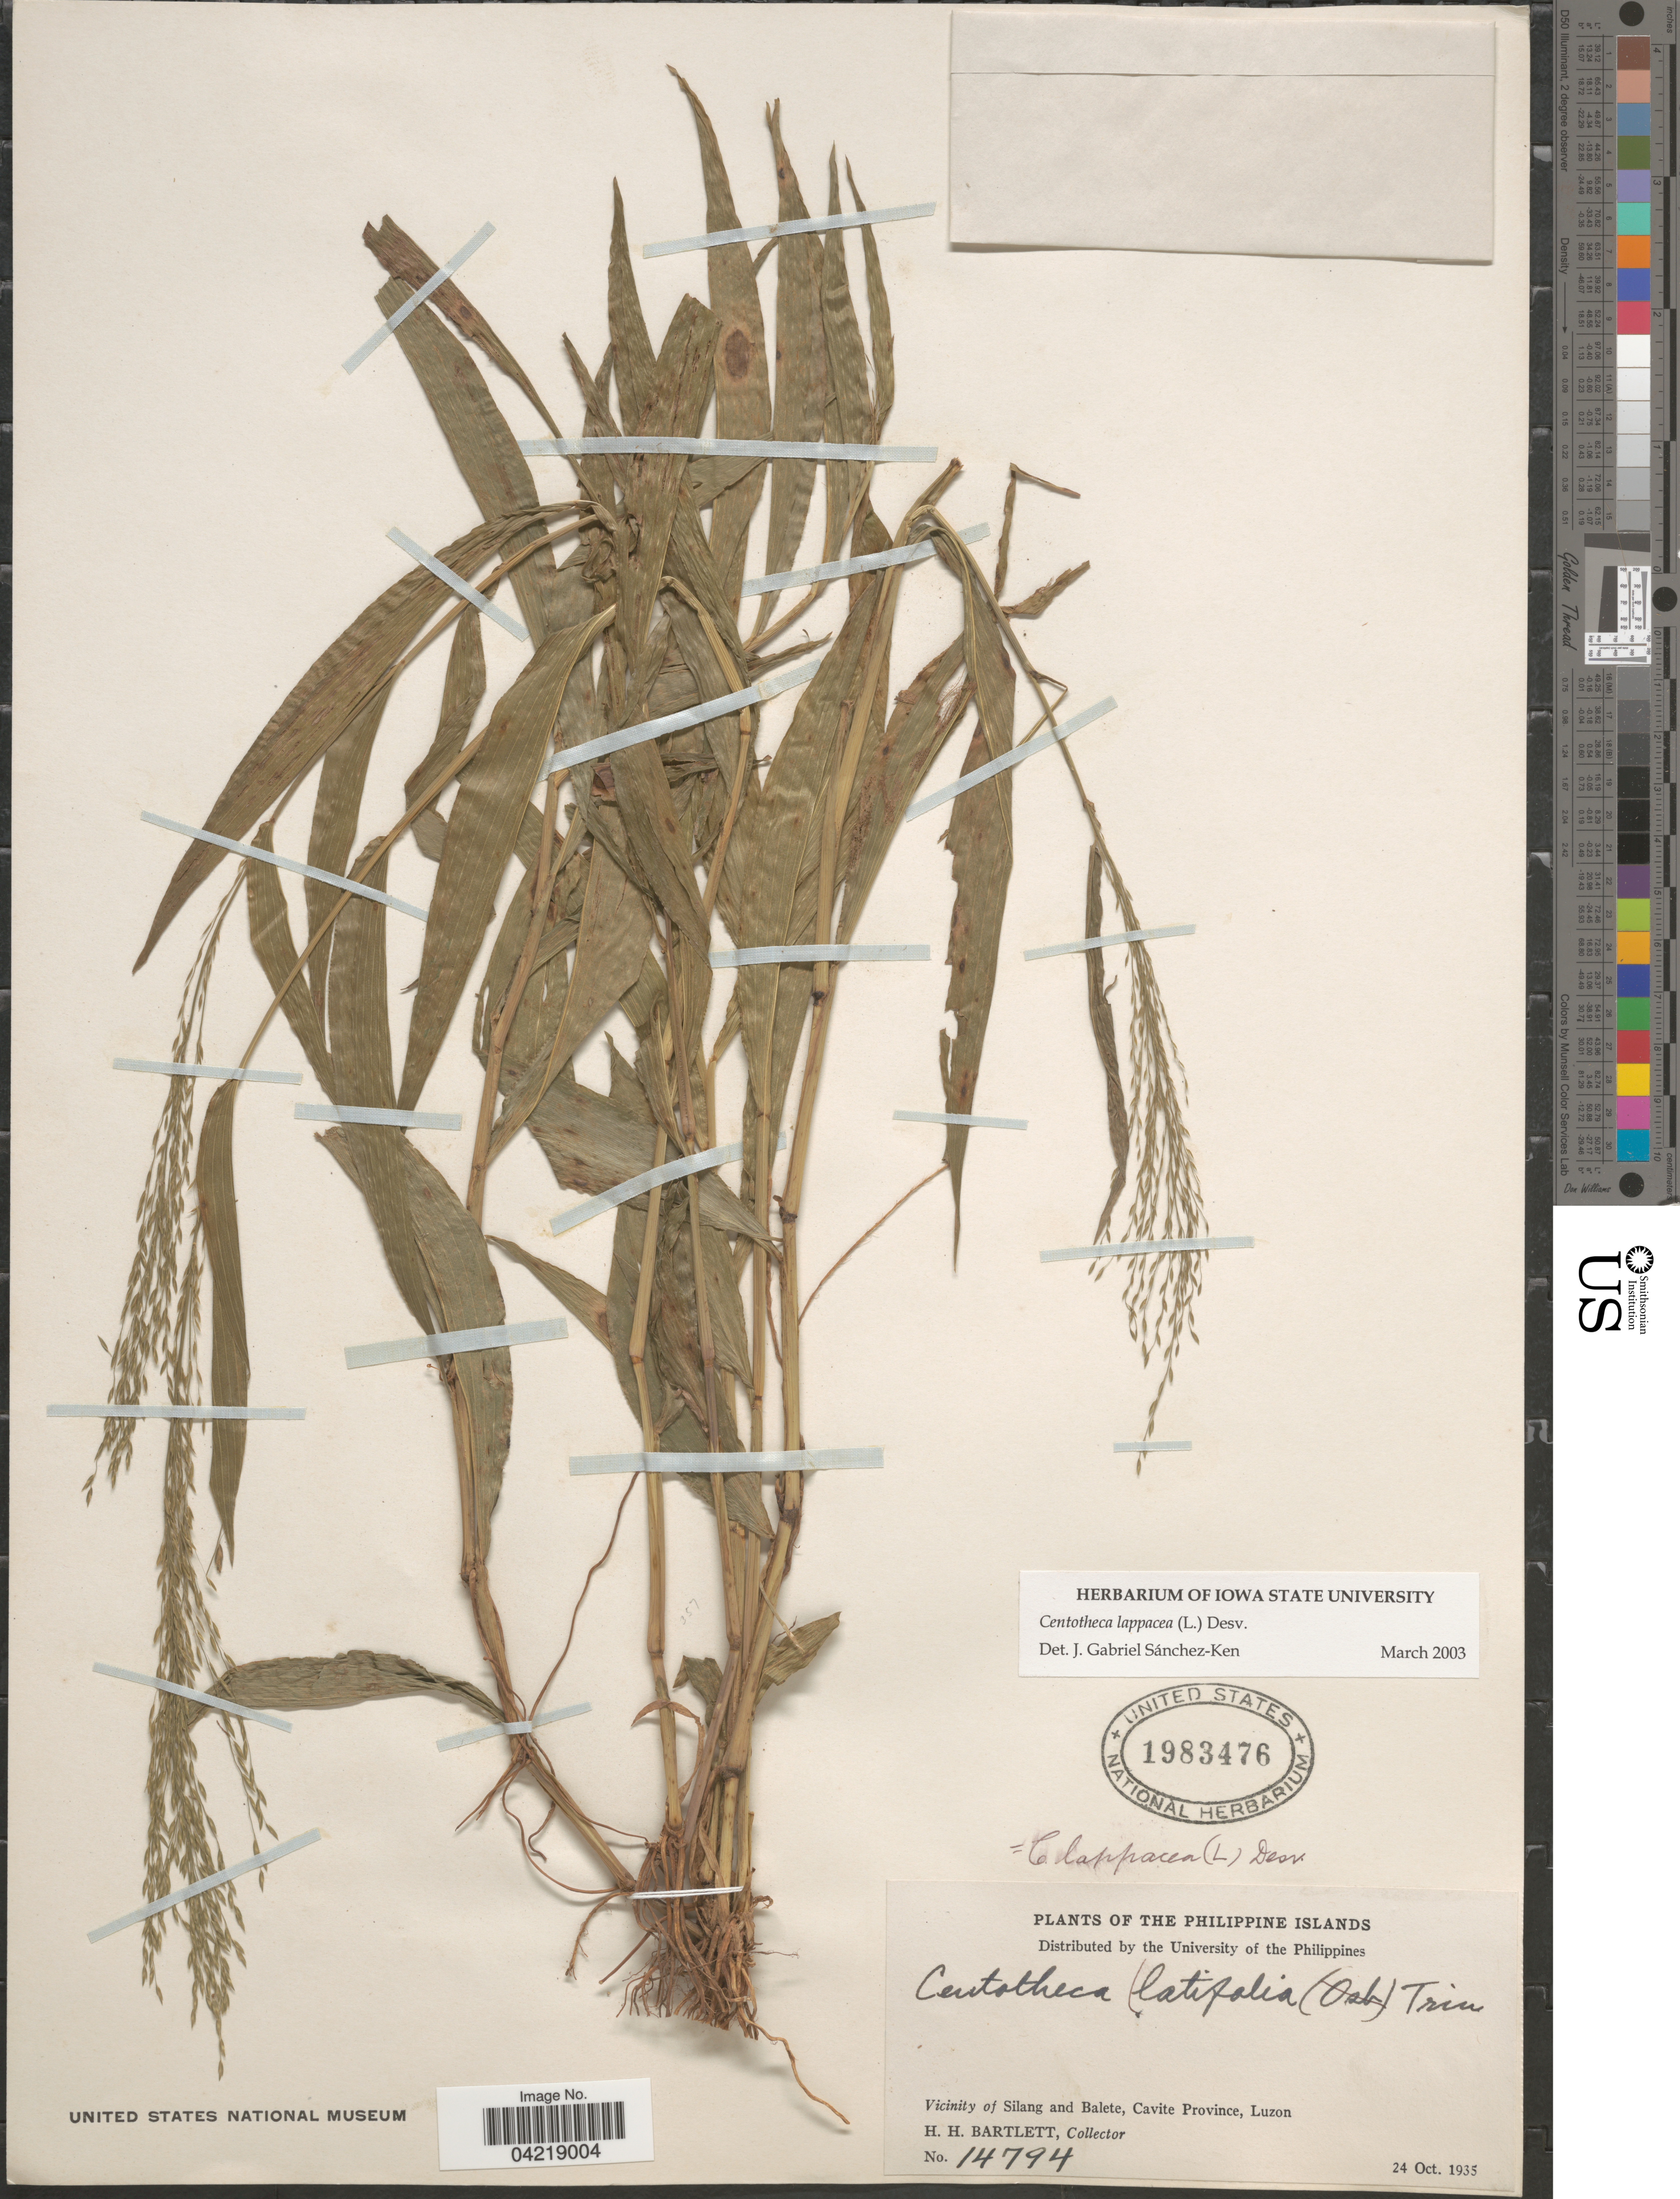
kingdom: Plantae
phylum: Tracheophyta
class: Liliopsida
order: Poales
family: Poaceae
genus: Centotheca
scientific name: Centotheca lappacea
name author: (L.) Desv.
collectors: H. H. Bartlett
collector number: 14794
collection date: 1935-10-24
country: Philippines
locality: Philippine Islands. Vicinity of Silang and Balete, Cavite Province, Luzon.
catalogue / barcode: US 1983476